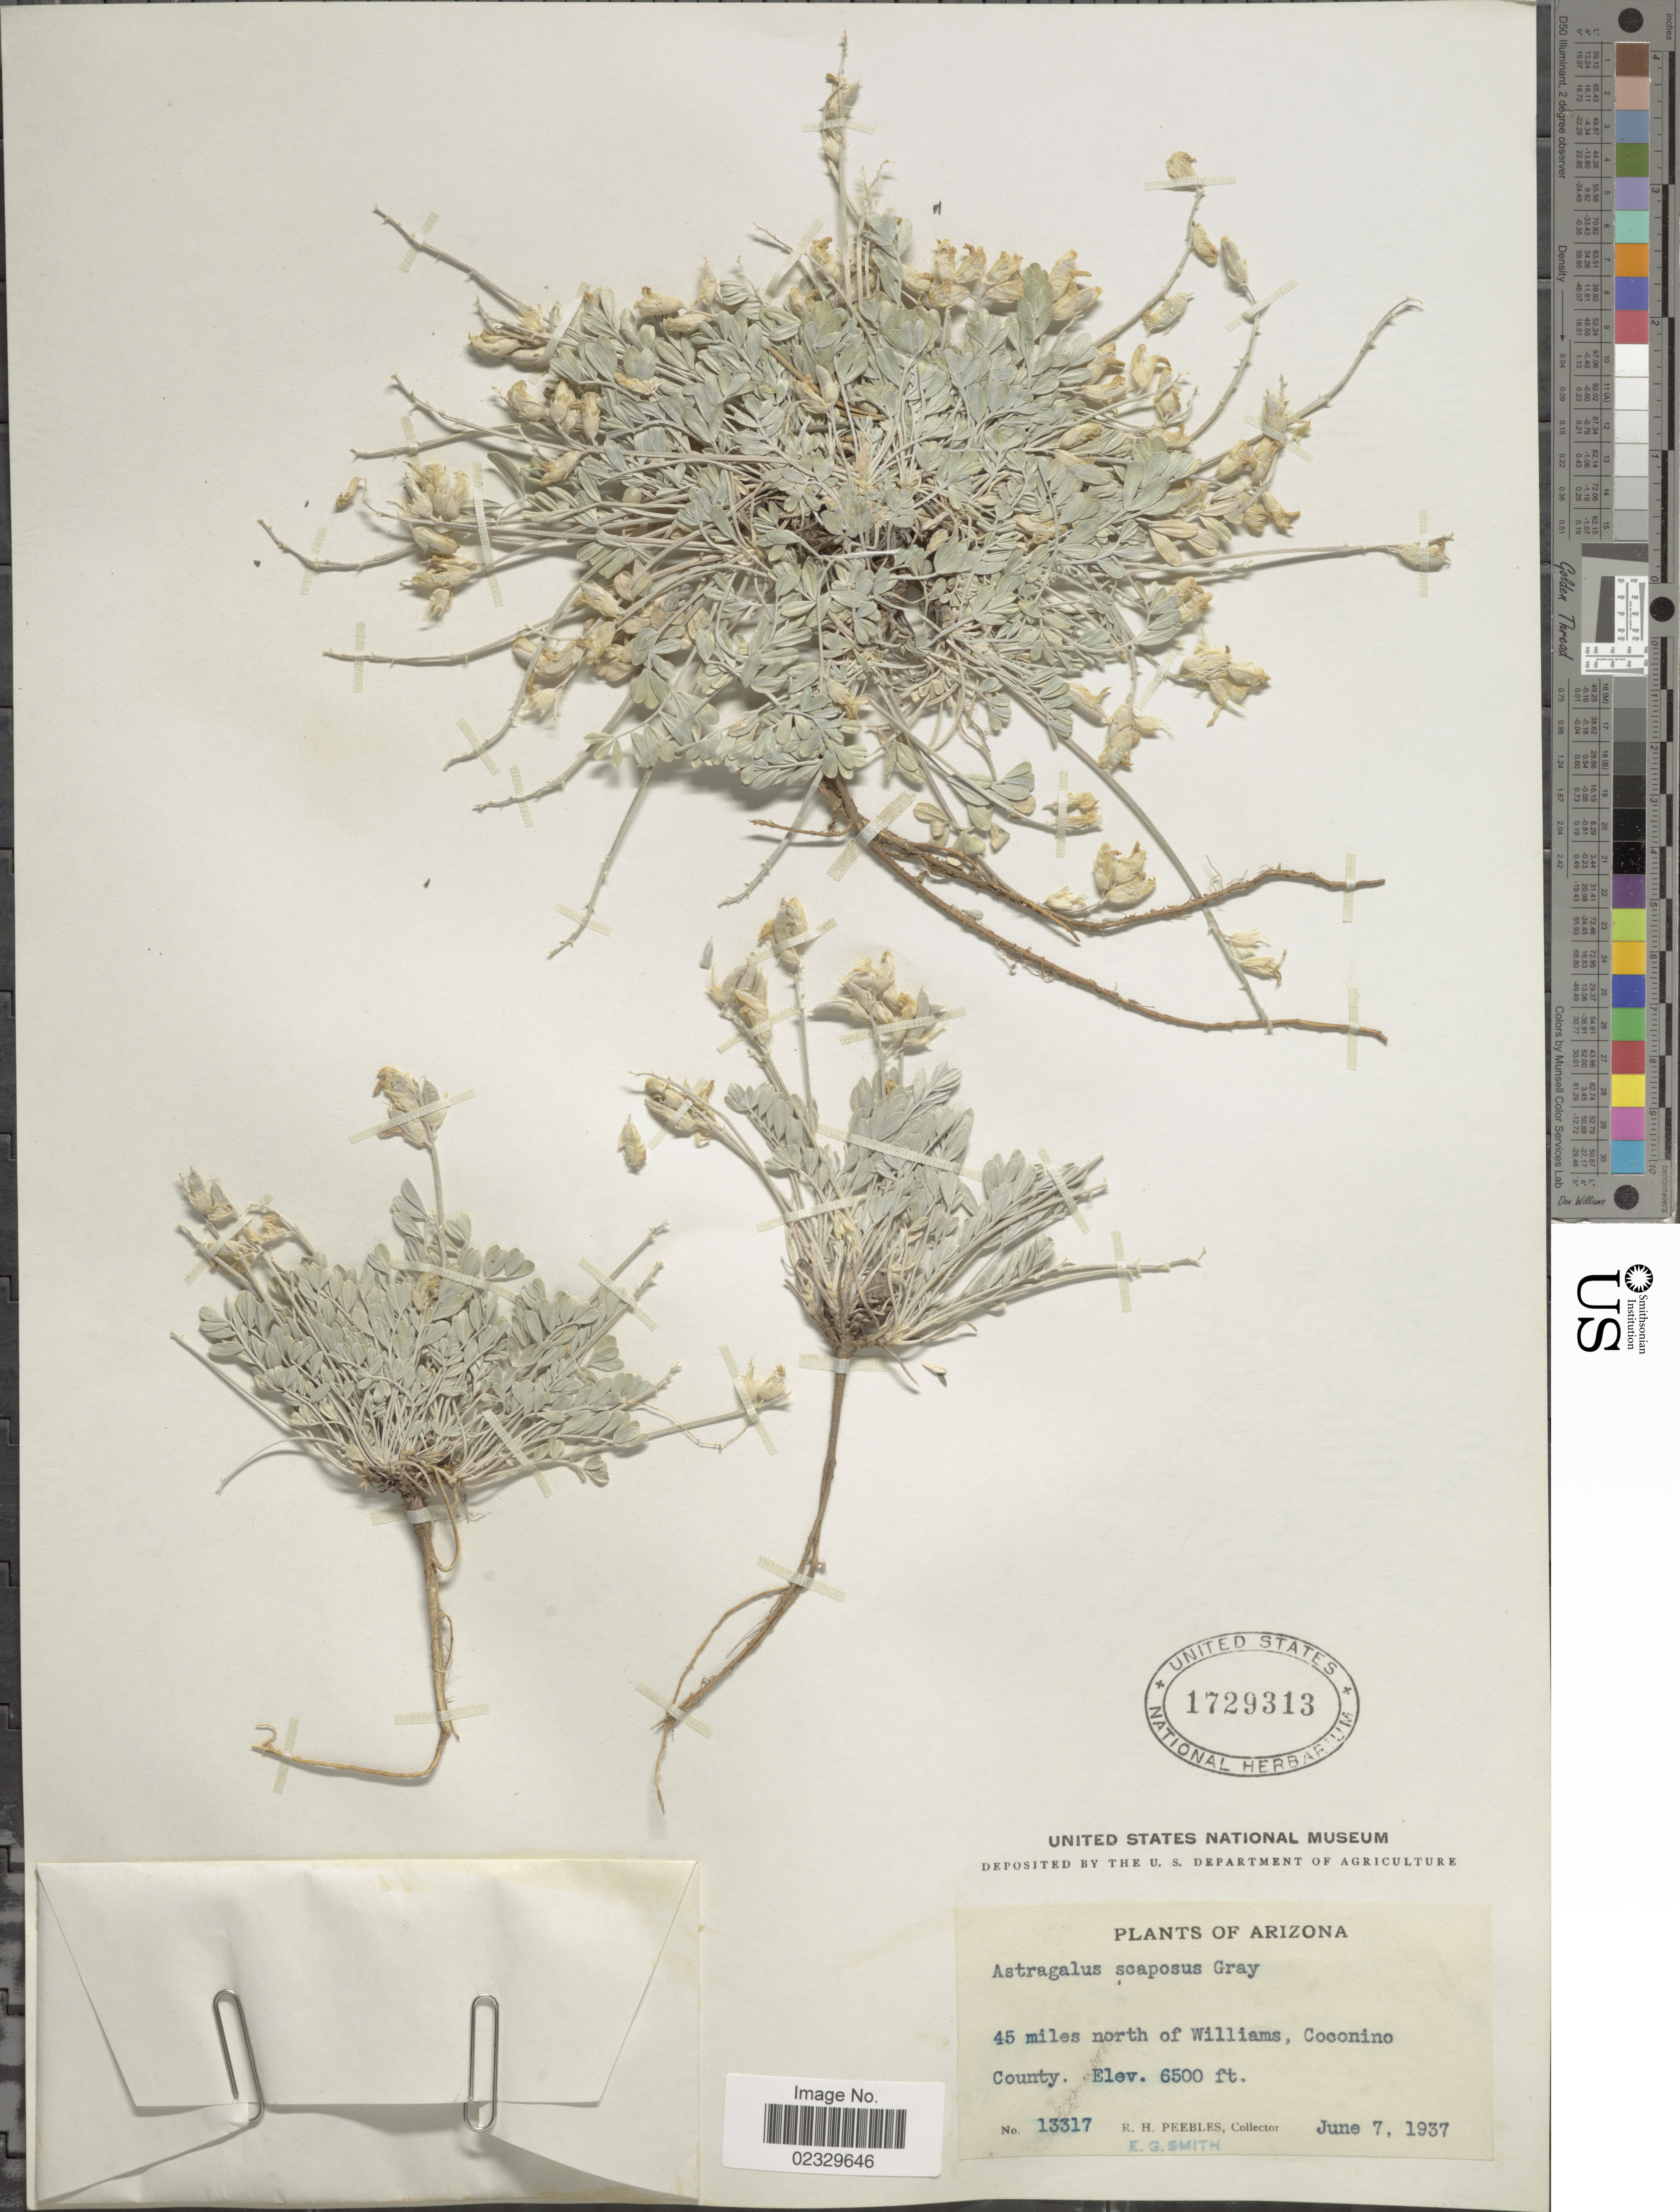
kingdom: Plantae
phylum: Tracheophyta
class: Magnoliopsida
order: Fabales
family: Fabaceae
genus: Astragalus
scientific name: Astragalus calycosus var. scaposus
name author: (A. Gray) M.E. Jones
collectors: R. H. Peebles & E. G. Smith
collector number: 13317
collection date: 1937-06-07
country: United States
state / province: Arizona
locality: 45 miles north of Williams, Coconino County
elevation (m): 1981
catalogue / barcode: US 1729313